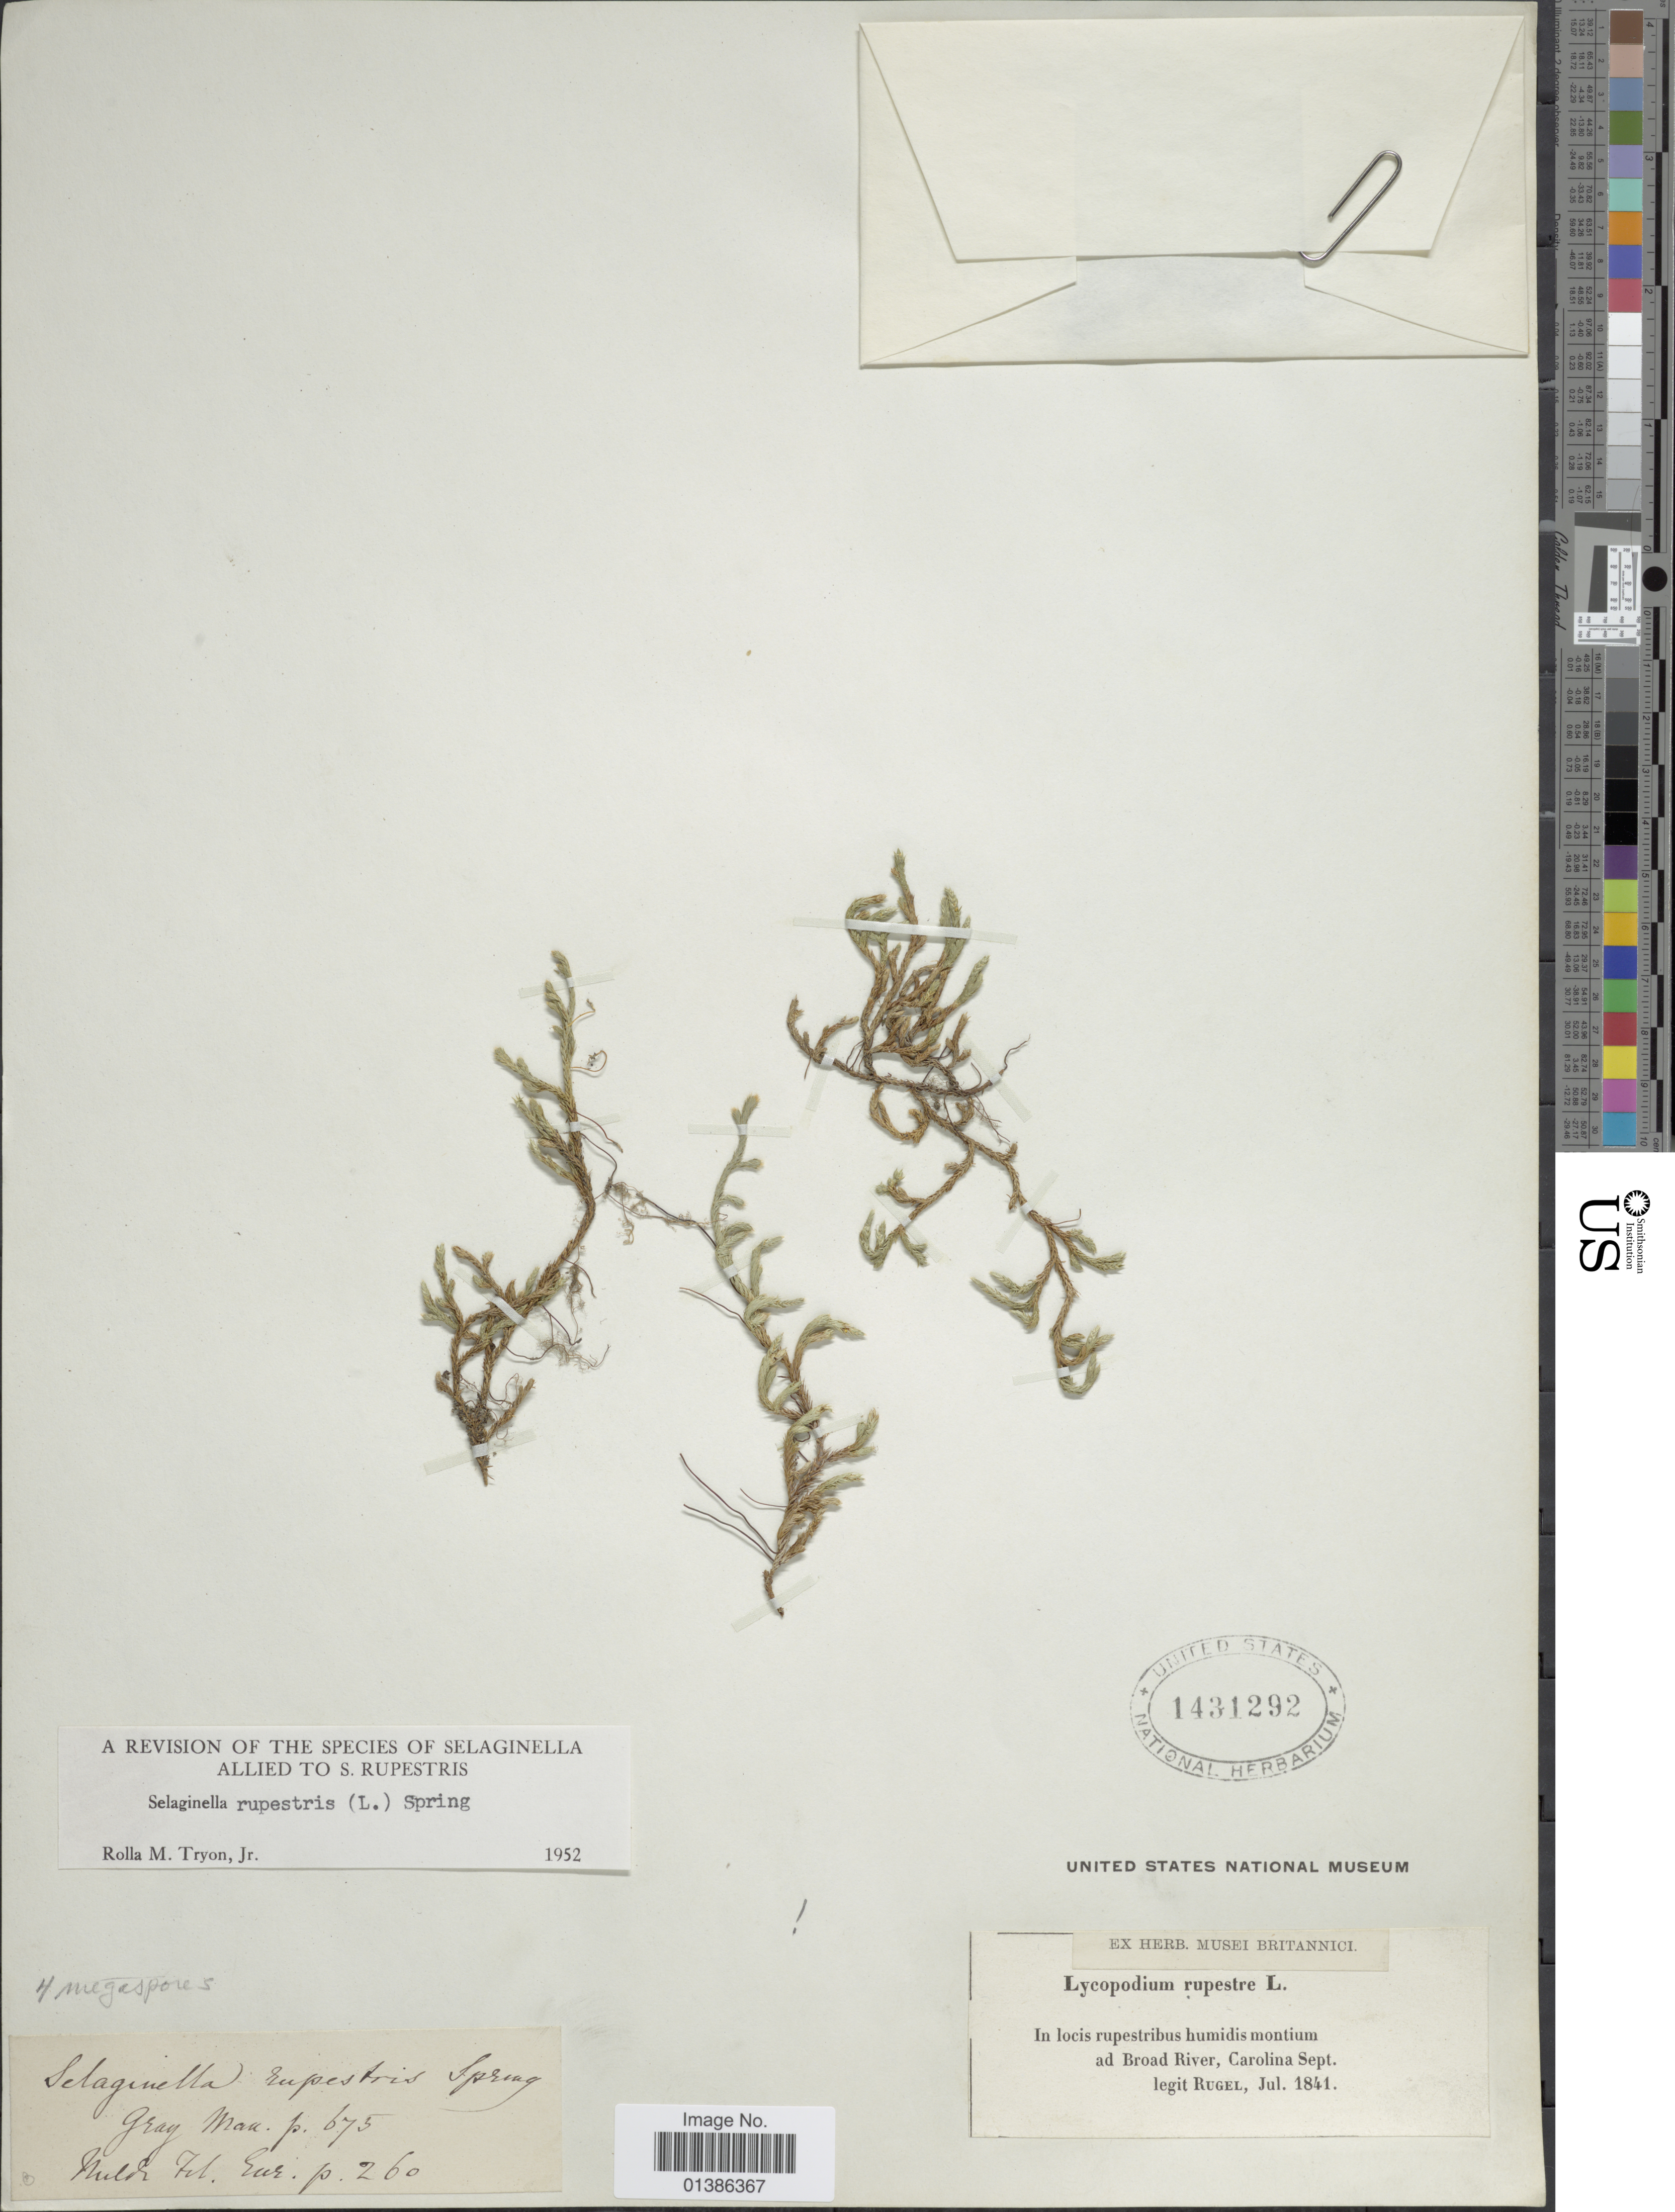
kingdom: Plantae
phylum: Tracheophyta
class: Lycopodiopsida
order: Selaginellales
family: Selaginellaceae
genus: Selaginella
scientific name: Selaginella rupestris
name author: (L.) Spring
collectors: Rugel, --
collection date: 1841-07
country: Puerto Rico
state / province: Carolina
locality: In locis rupestribus humidis montium ad Broad River, Carolina Sept.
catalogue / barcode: US 1431292